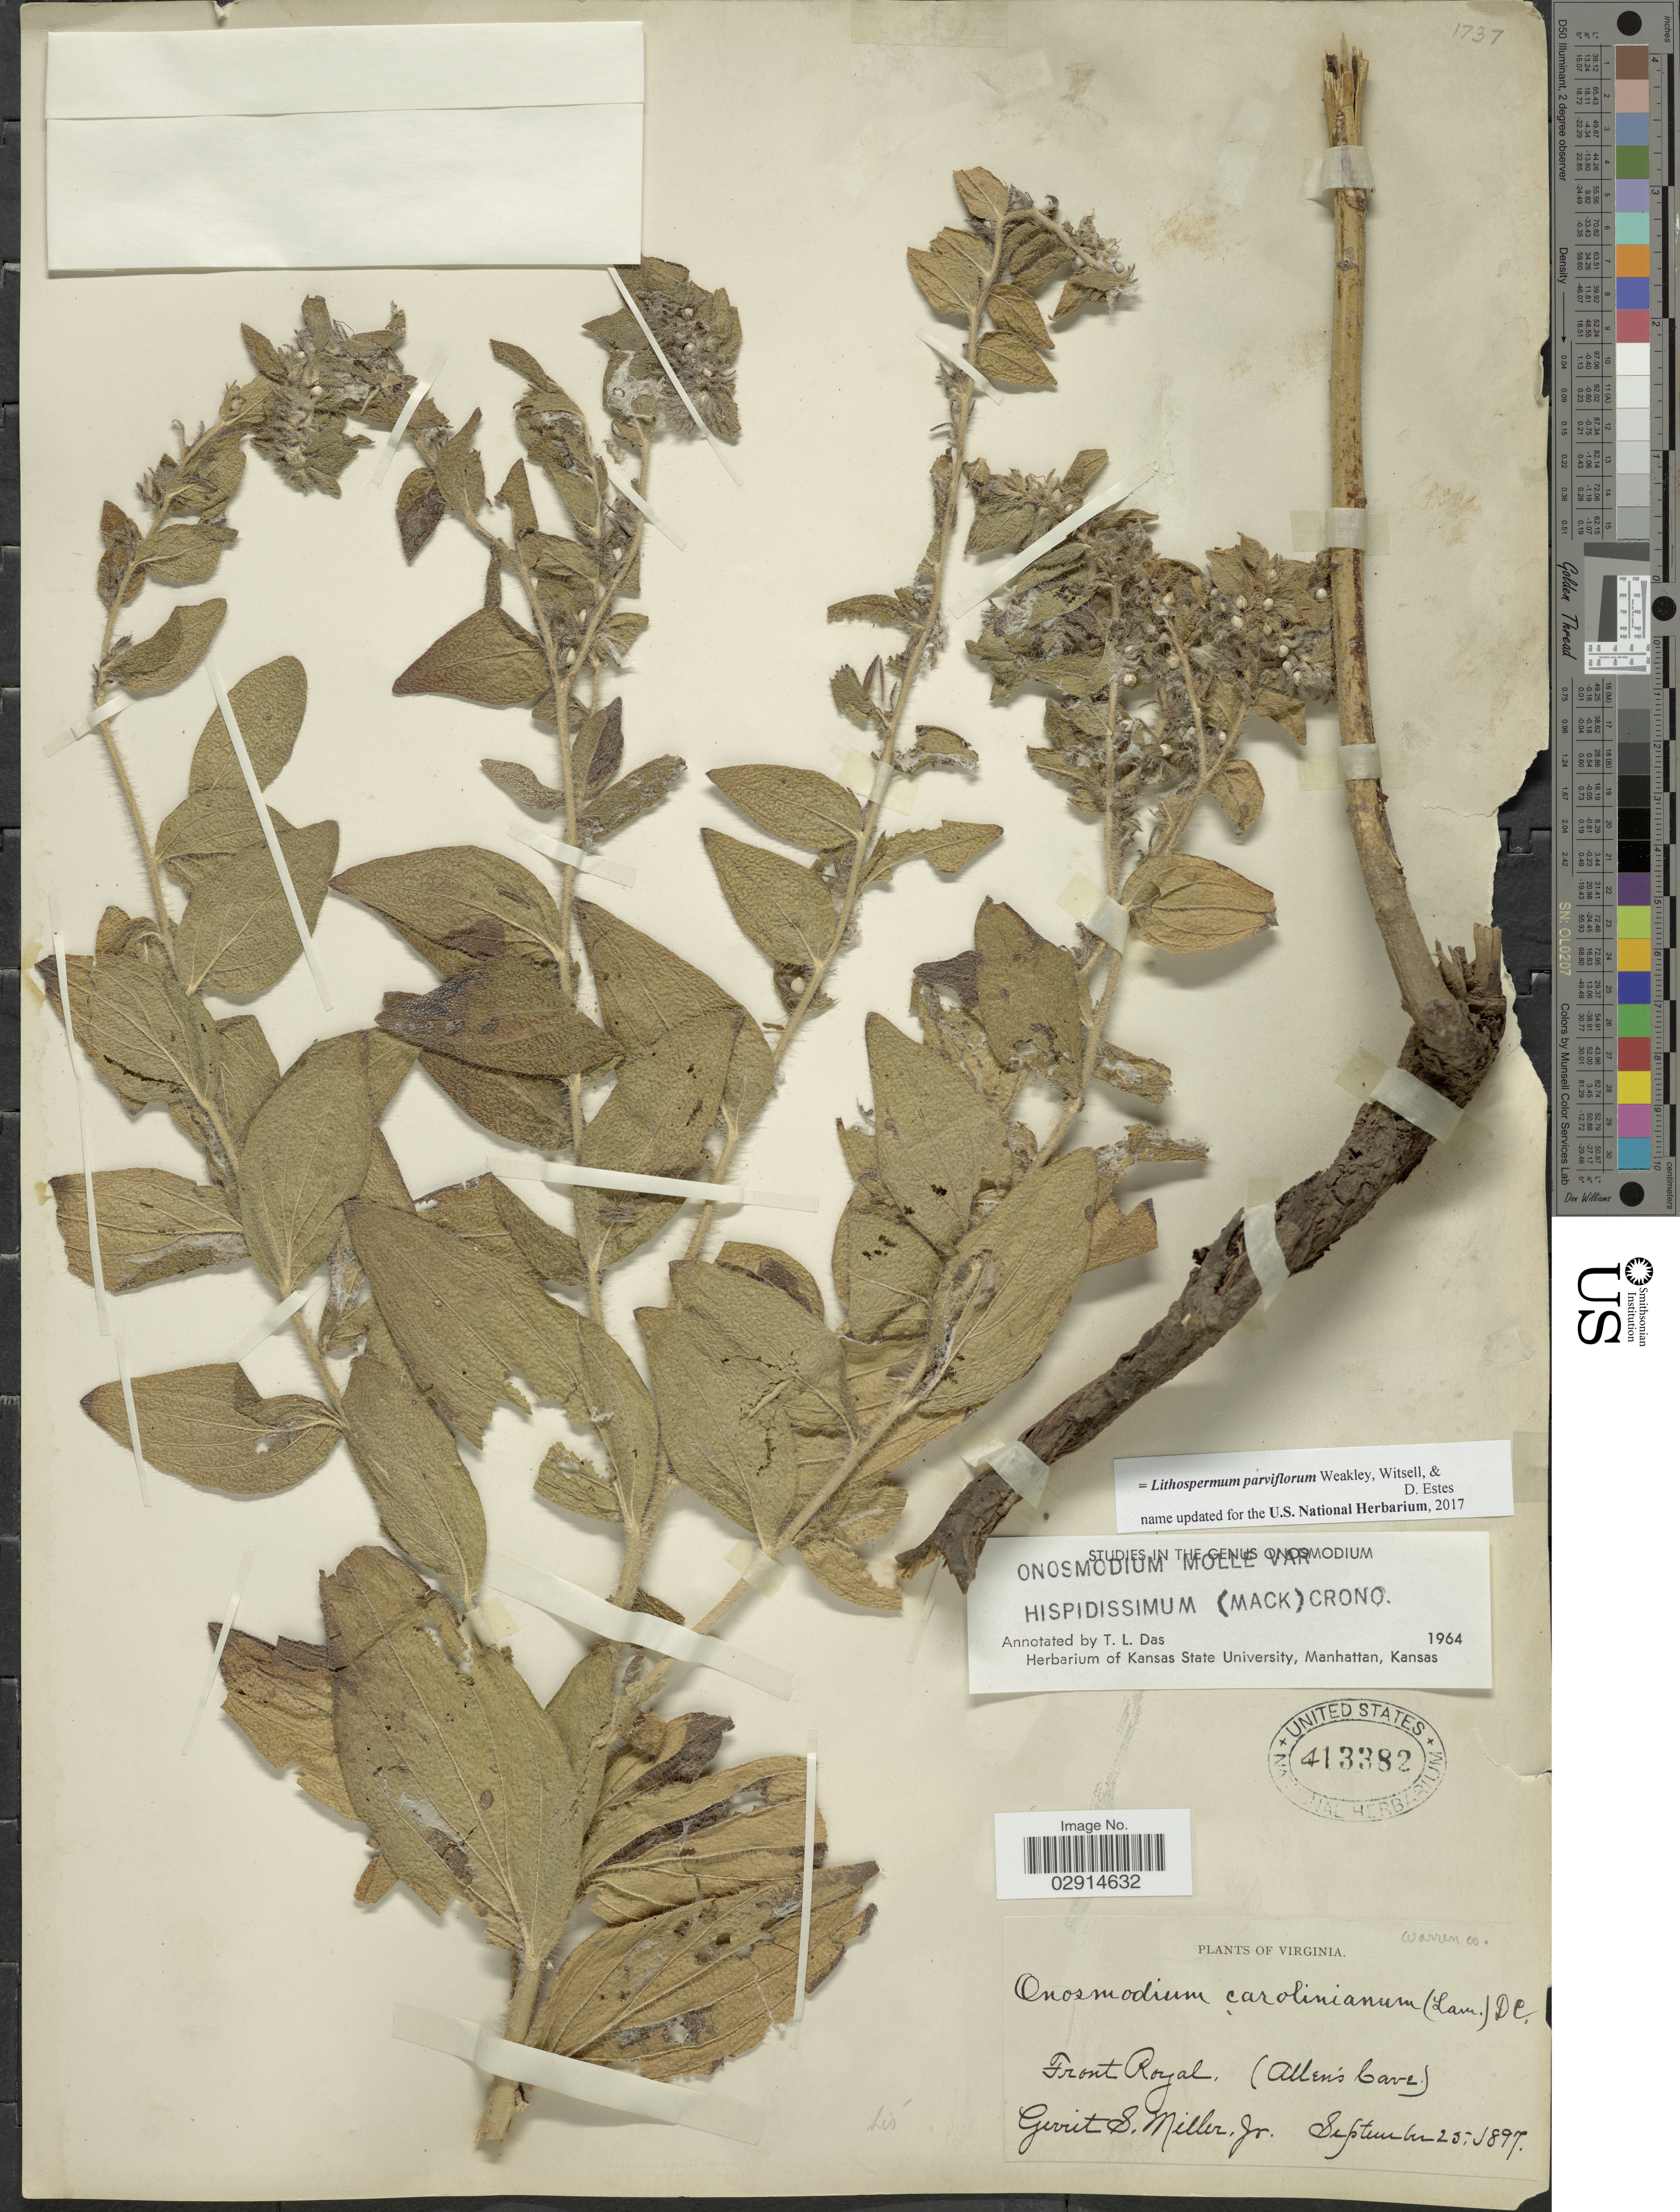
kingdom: Plantae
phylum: Tracheophyta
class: Magnoliopsida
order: Boraginales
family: Boraginaceae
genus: Lithospermum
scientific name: Lithospermum parviflorum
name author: Weakley et al.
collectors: G. S. Miller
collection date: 1897-09-25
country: United States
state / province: Virginia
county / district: Warren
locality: Front Royal. (Allen's Cave). Warren co.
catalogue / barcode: US 413382